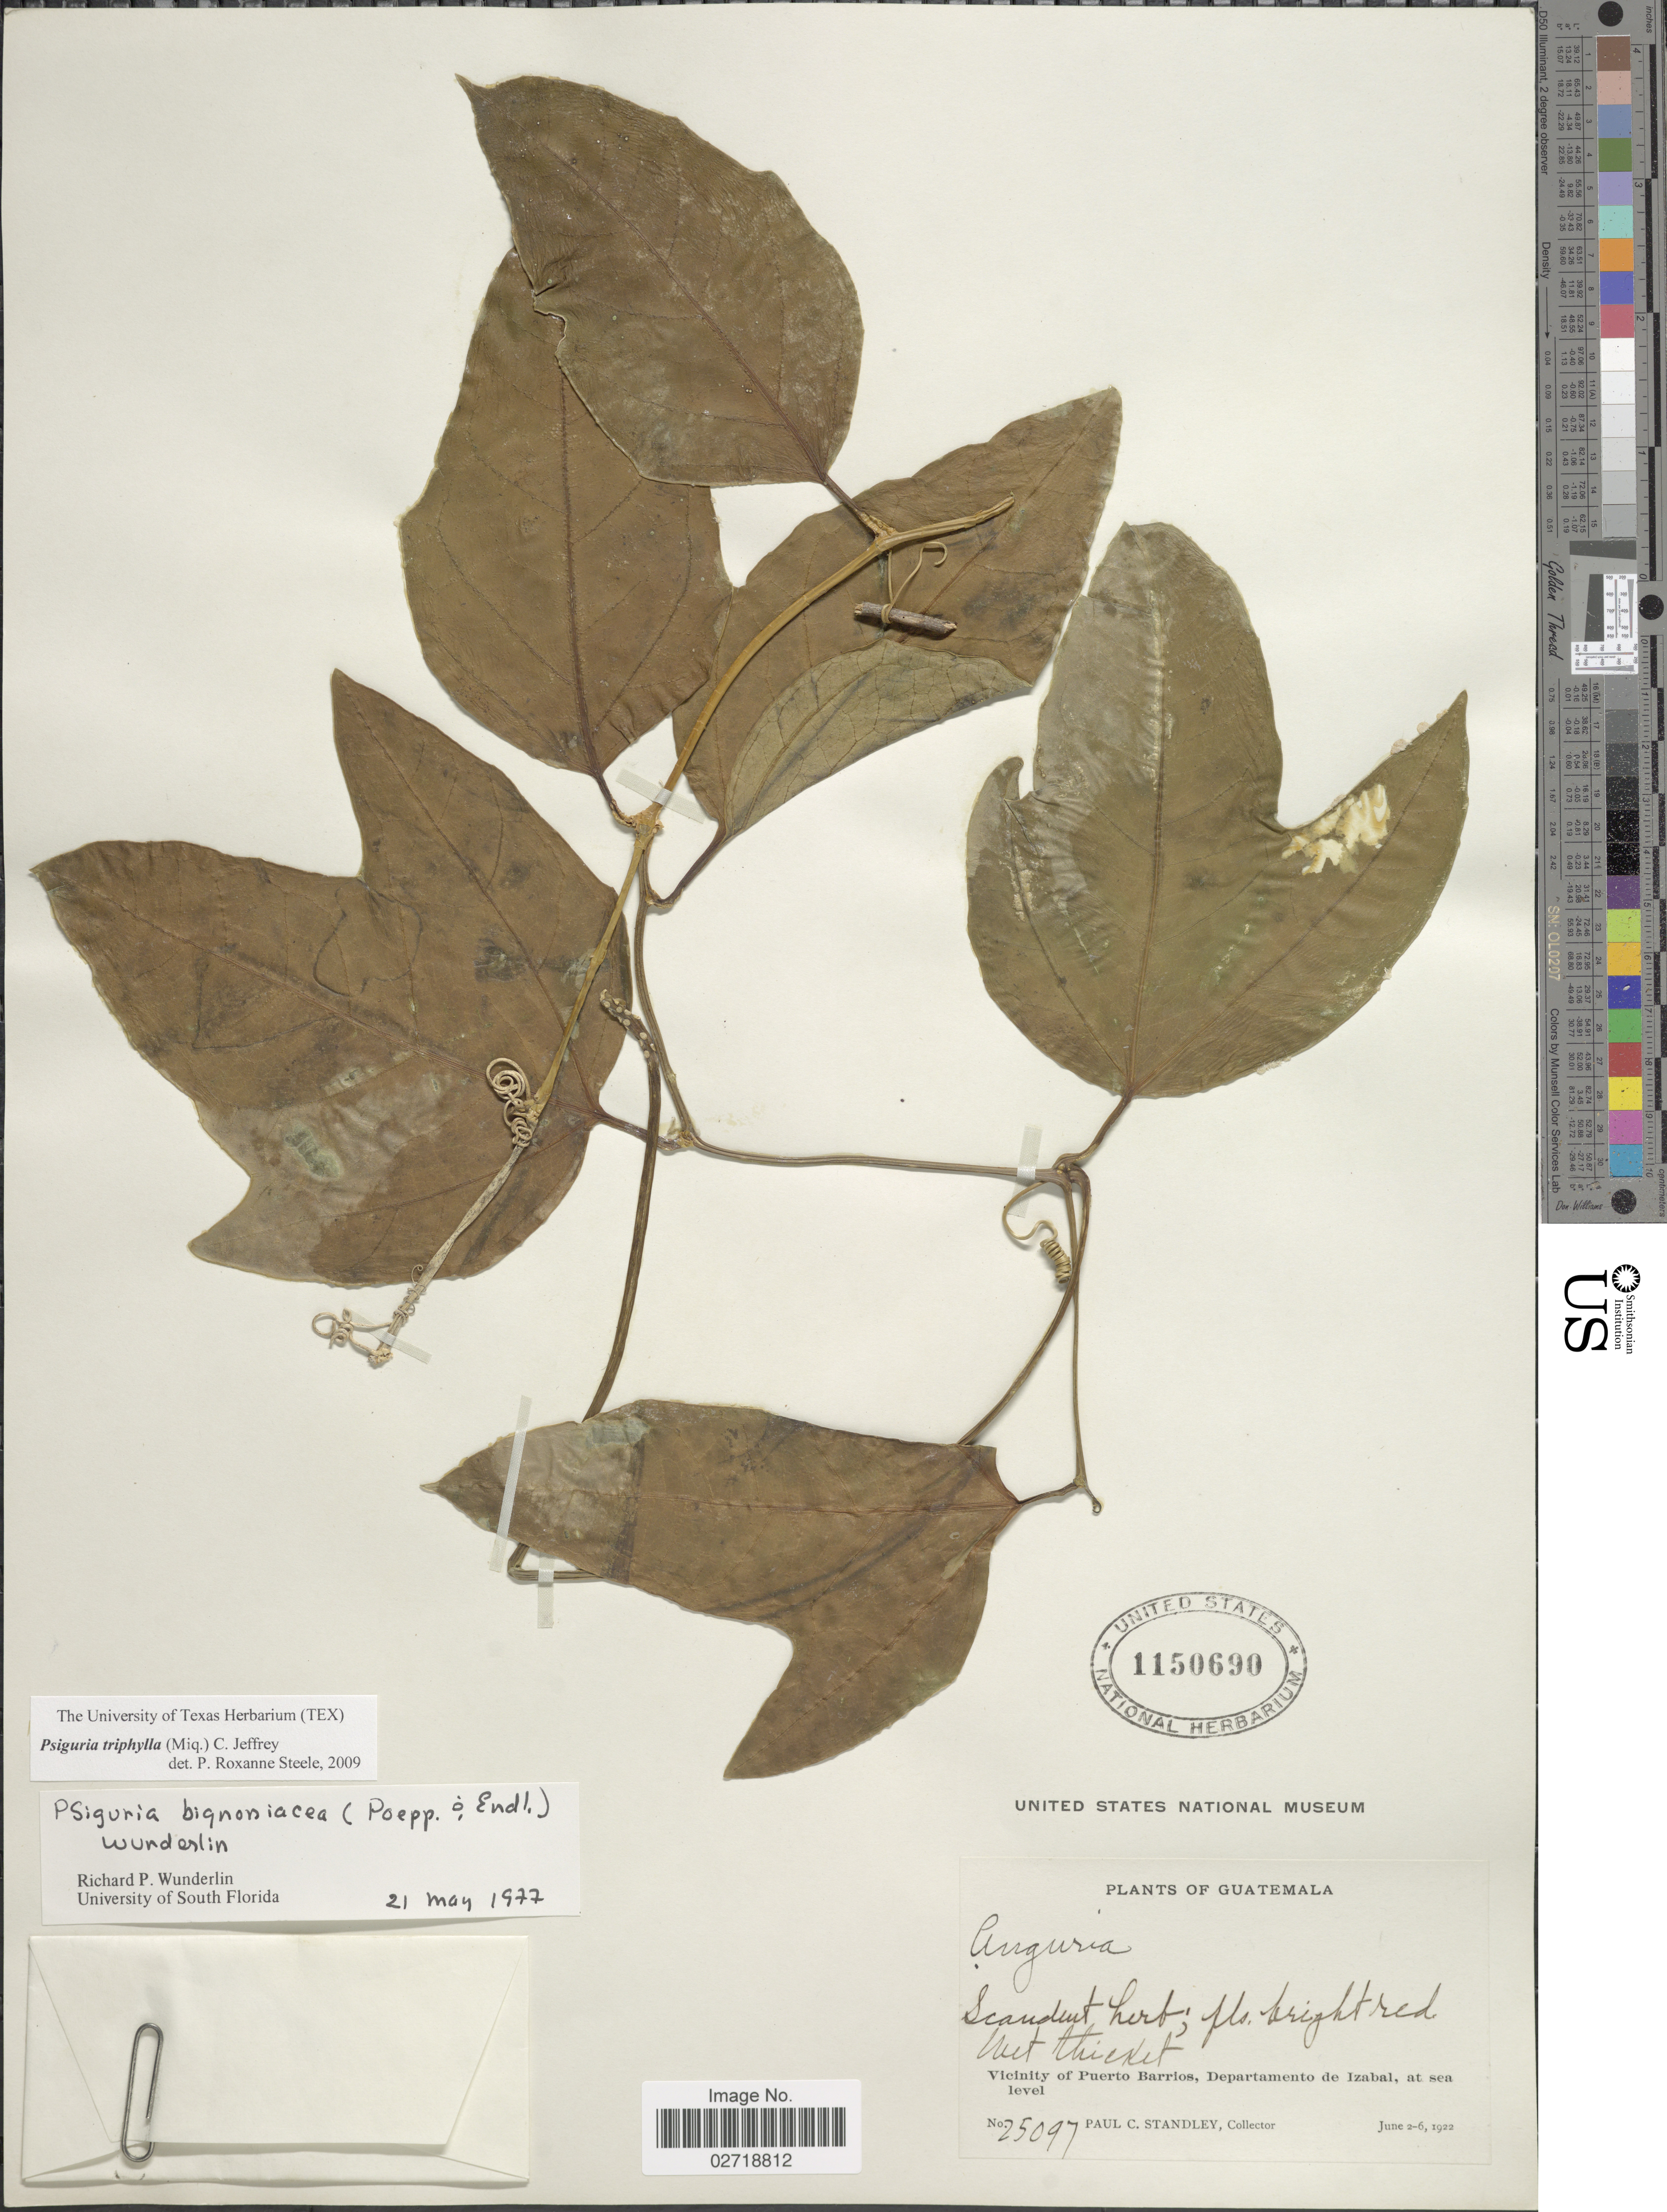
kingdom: Plantae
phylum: Tracheophyta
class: Magnoliopsida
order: Cucurbitales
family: Cucurbitaceae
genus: Psiguria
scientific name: Psiguria triphylla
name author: (Miq.) C. Jeffrey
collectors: P. C. Standley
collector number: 25097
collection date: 1922-06-02/1922-06-06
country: Guatemala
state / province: Izabal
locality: Vicinity of Puerto Barrios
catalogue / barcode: US 1150690